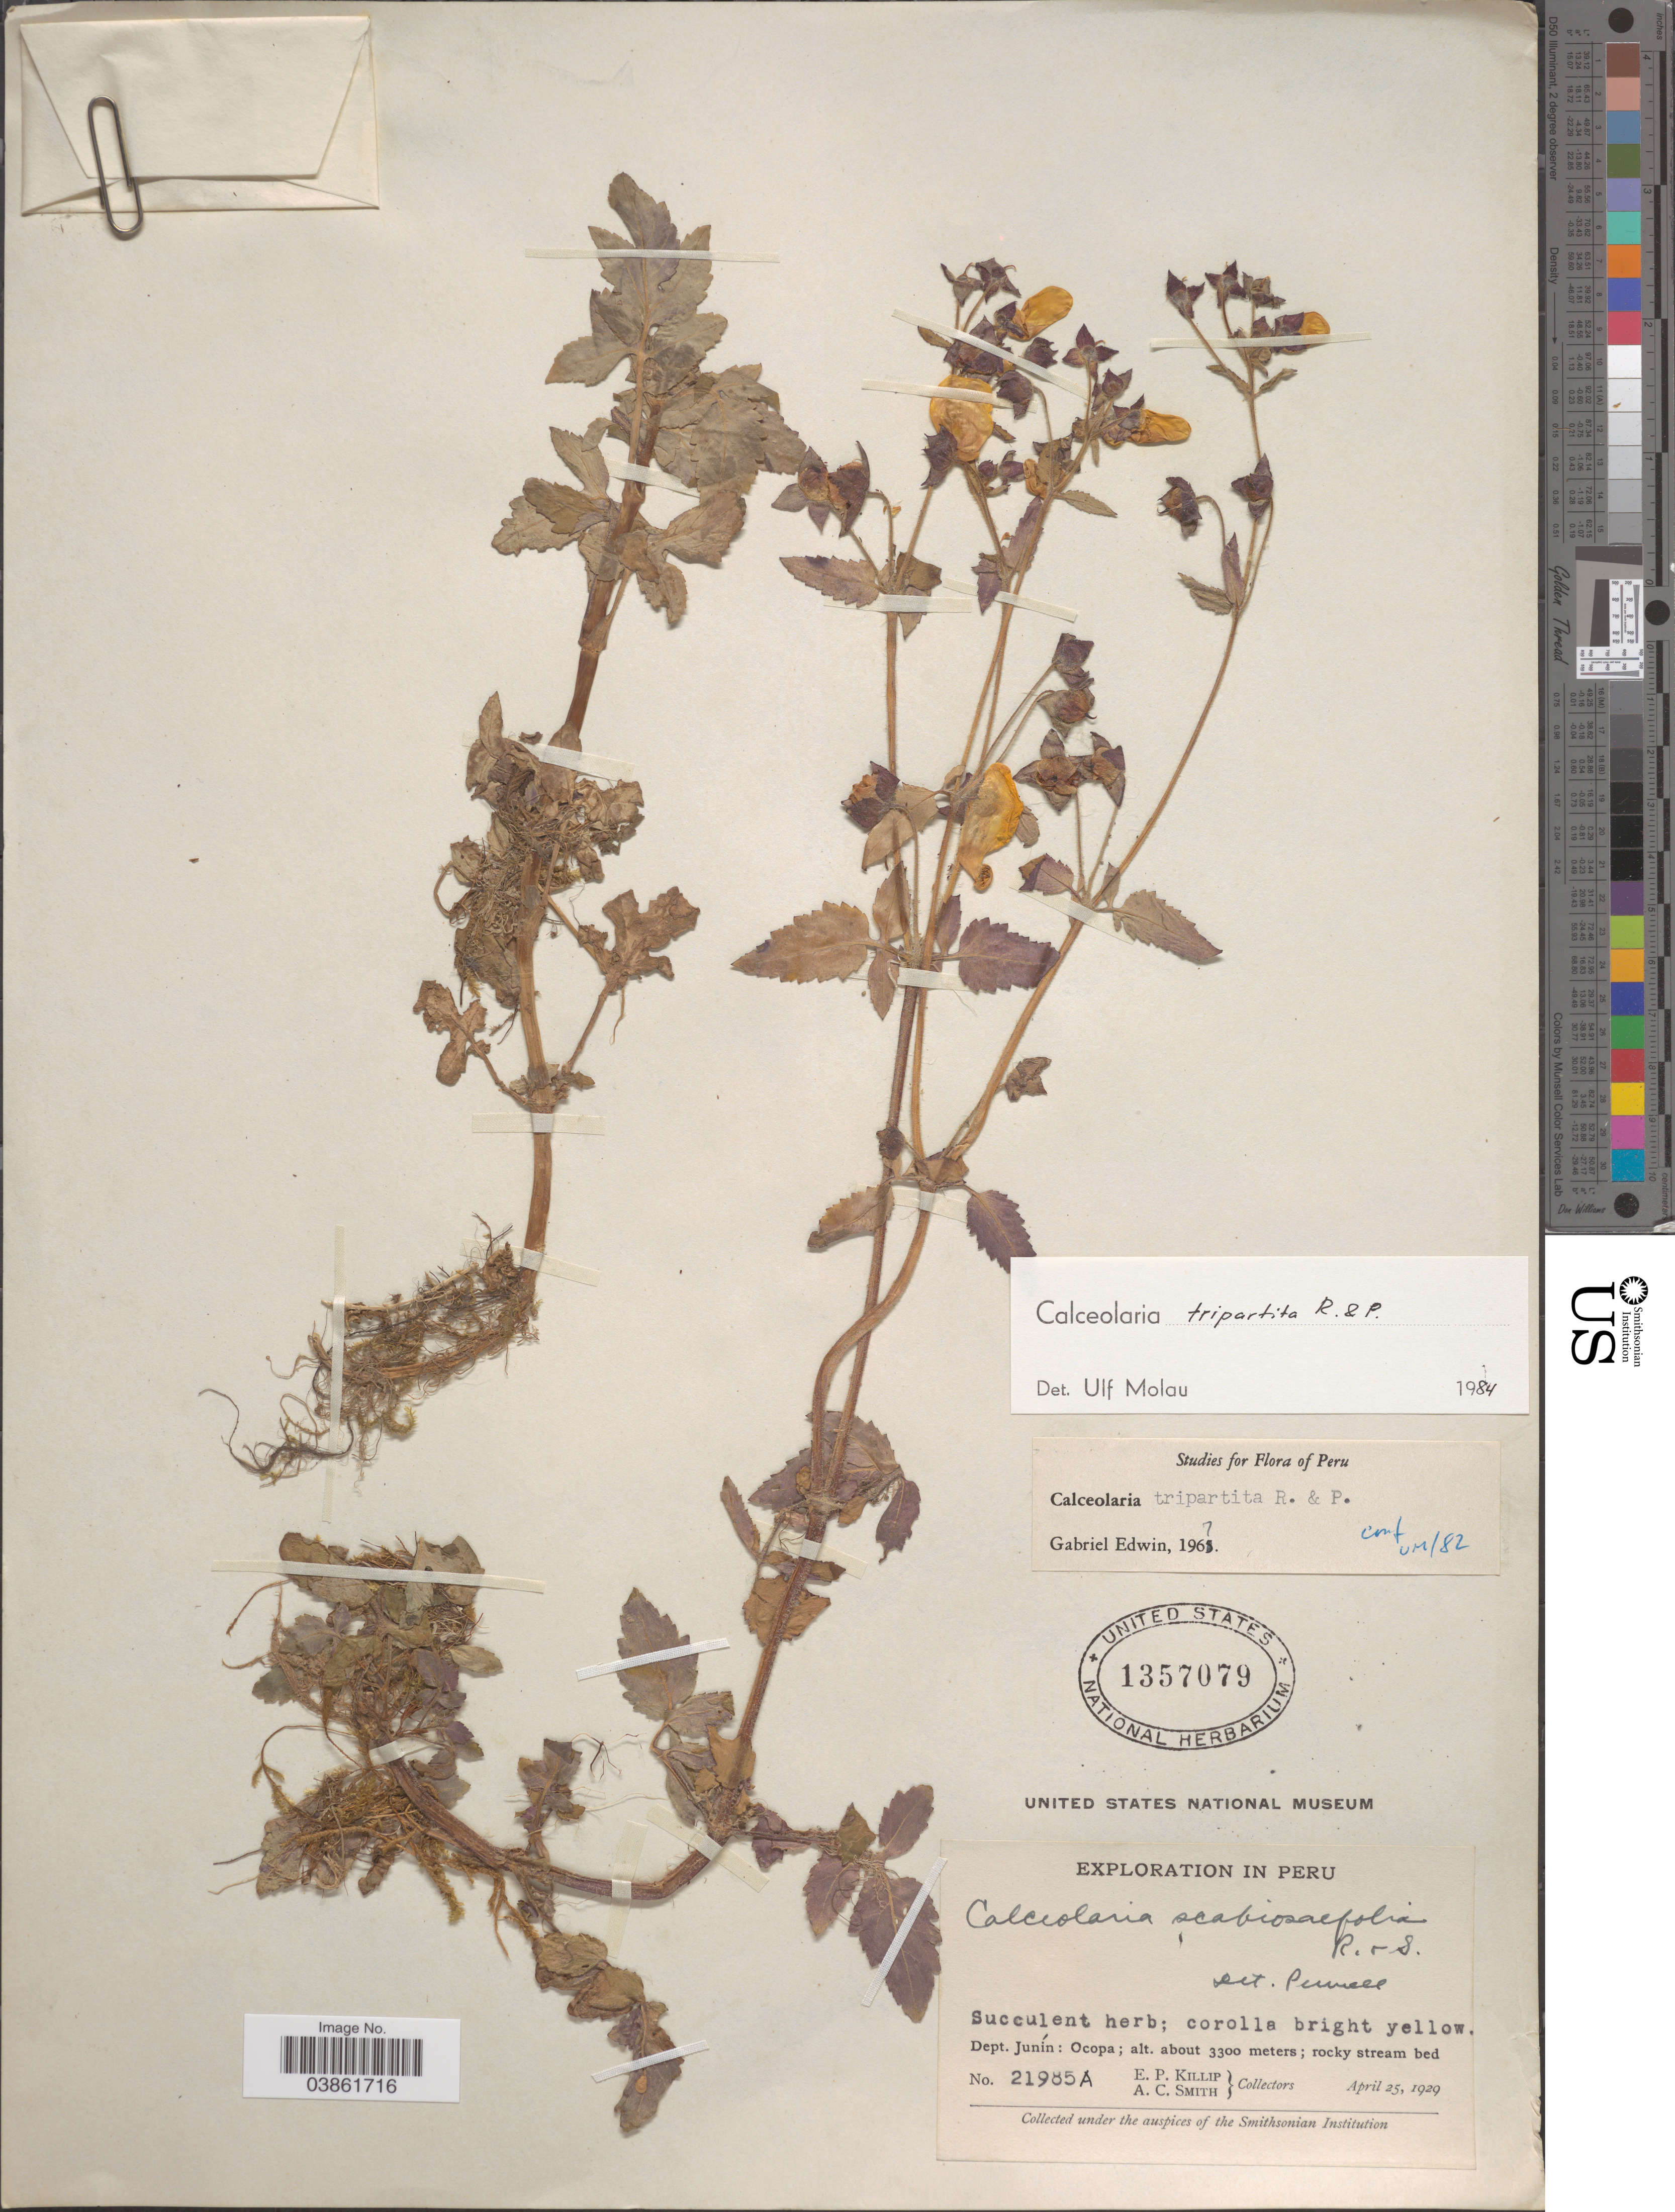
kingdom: Plantae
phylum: Tracheophyta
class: Magnoliopsida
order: Lamiales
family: Calceolariaceae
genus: Calceolaria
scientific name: Calceolaria tripartita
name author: Ruiz & Pav.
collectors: E. P. Killip & A. C. Smith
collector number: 21985 A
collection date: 1929-04-25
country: Peru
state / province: Junín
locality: Dept. Junín: Ocopa.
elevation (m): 3300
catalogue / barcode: US 1357079